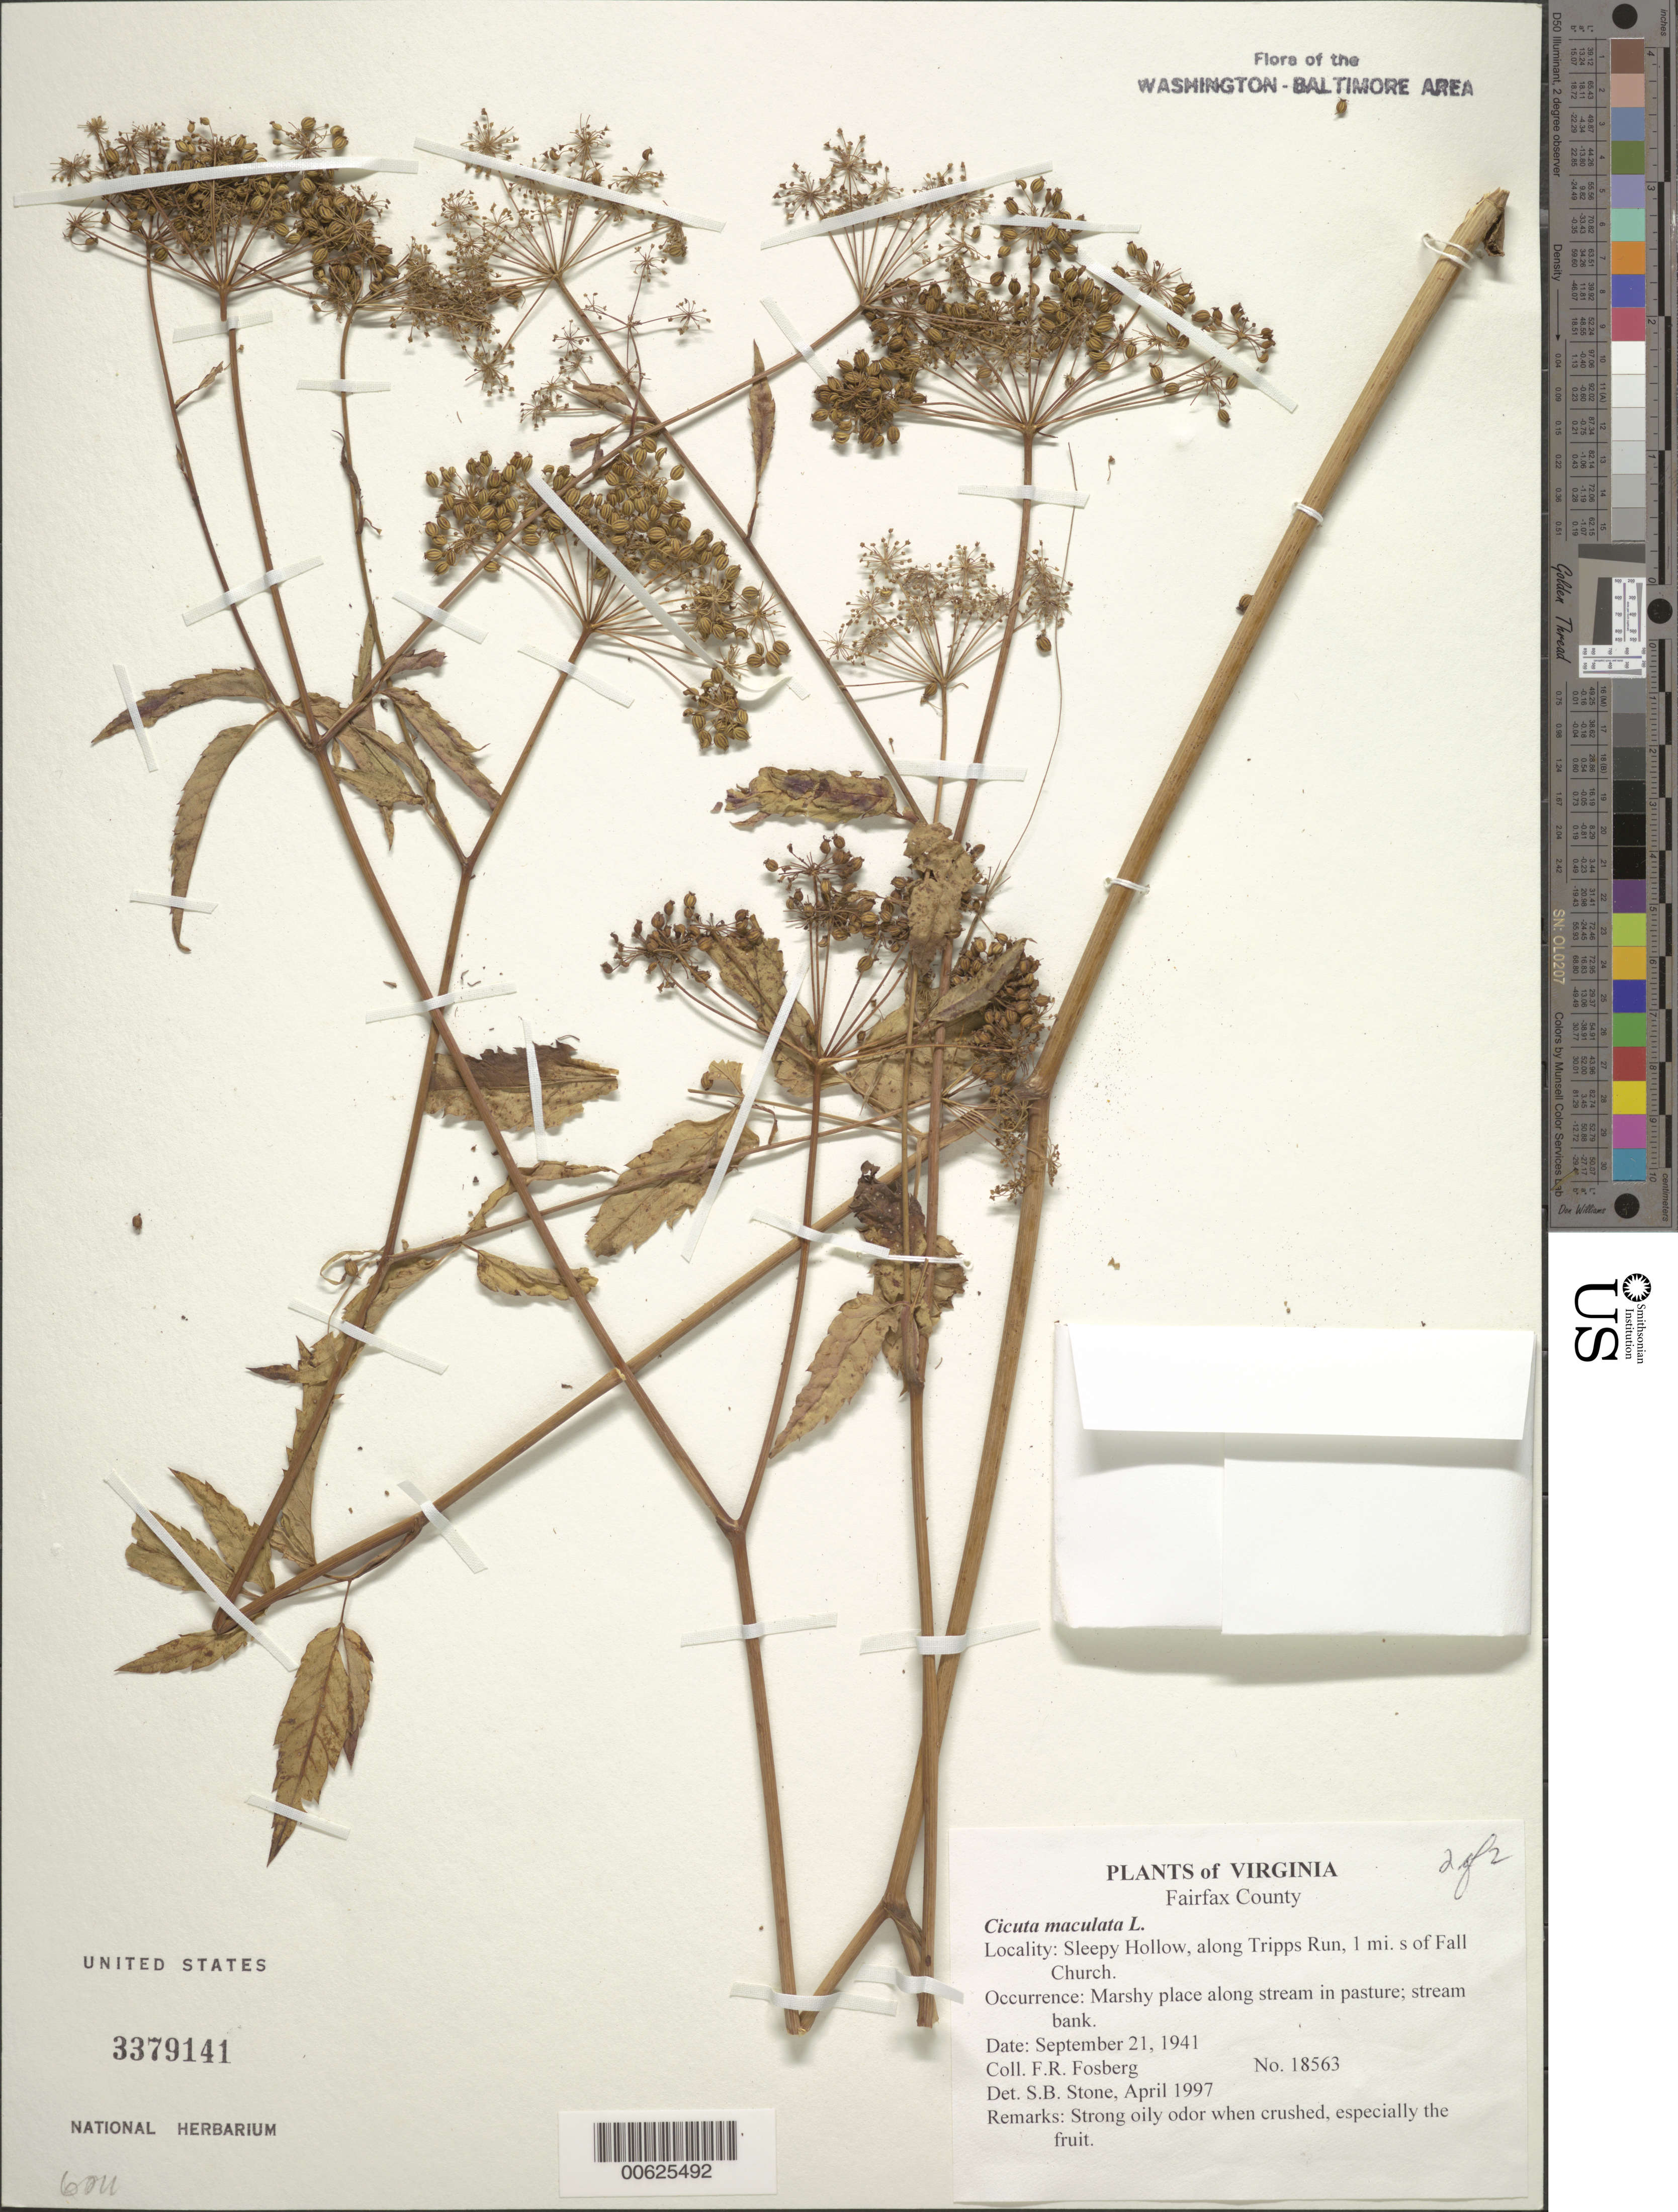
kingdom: Plantae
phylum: Tracheophyta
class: Magnoliopsida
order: Apiales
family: Apiaceae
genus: Cicuta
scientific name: Cicuta maculata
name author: L.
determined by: Stone, S. B.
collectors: F. R. Fosberg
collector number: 18563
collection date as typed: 21 Sep 1941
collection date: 1941-09-21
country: United States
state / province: Virginia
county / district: Fairfax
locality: Sleepy Hollow, along Tripps Run, 1 mi. S of Falls Church.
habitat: Marshy place along stream in pasture; stream bank.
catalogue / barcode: US 3379141